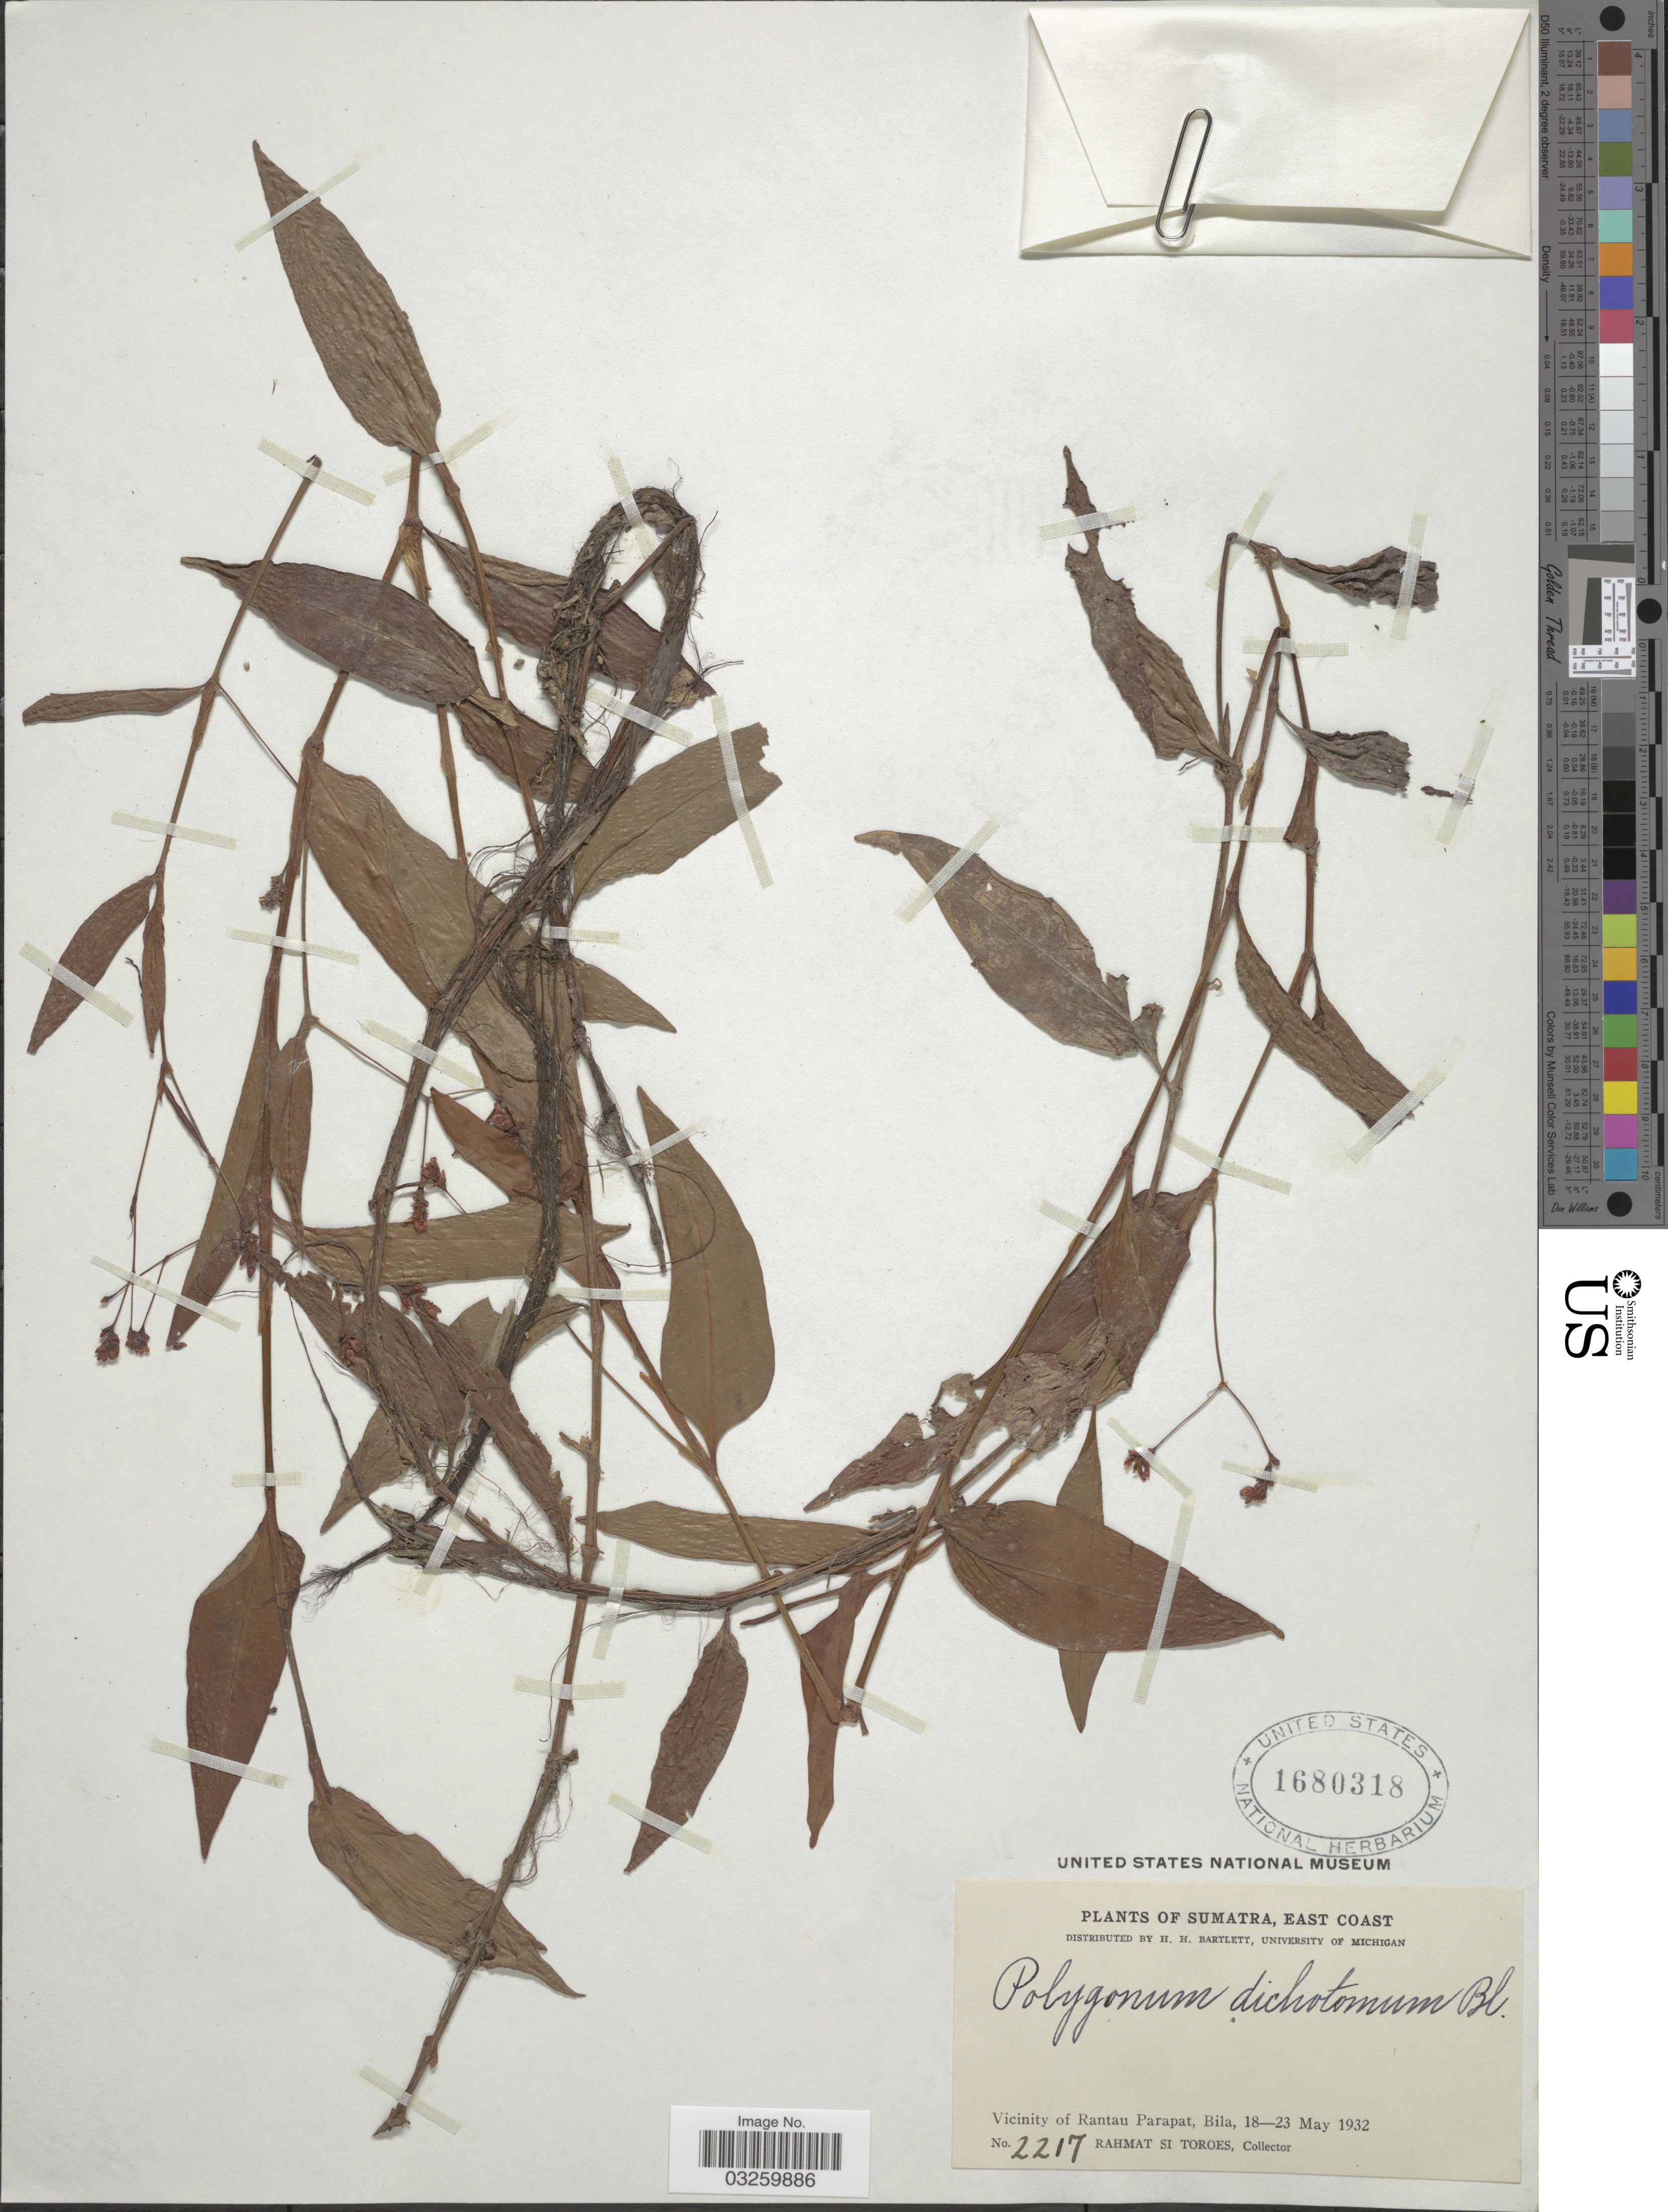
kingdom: Plantae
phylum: Tracheophyta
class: Magnoliopsida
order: Caryophyllales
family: Polygonaceae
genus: Persicaria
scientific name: Persicaria dichotoma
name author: (Blume) Masam.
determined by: Wagner, W. L., (BOT), Smithsonian Institution - National Museum of Natural History (UNITED STATES)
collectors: Rahmat Si Boeea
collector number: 2217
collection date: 1932-05-18/1932-05-23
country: Indonesia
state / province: Sumatra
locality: East Coast. Vicinity of Rantau Parapat, Bila.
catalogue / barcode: US 1680318